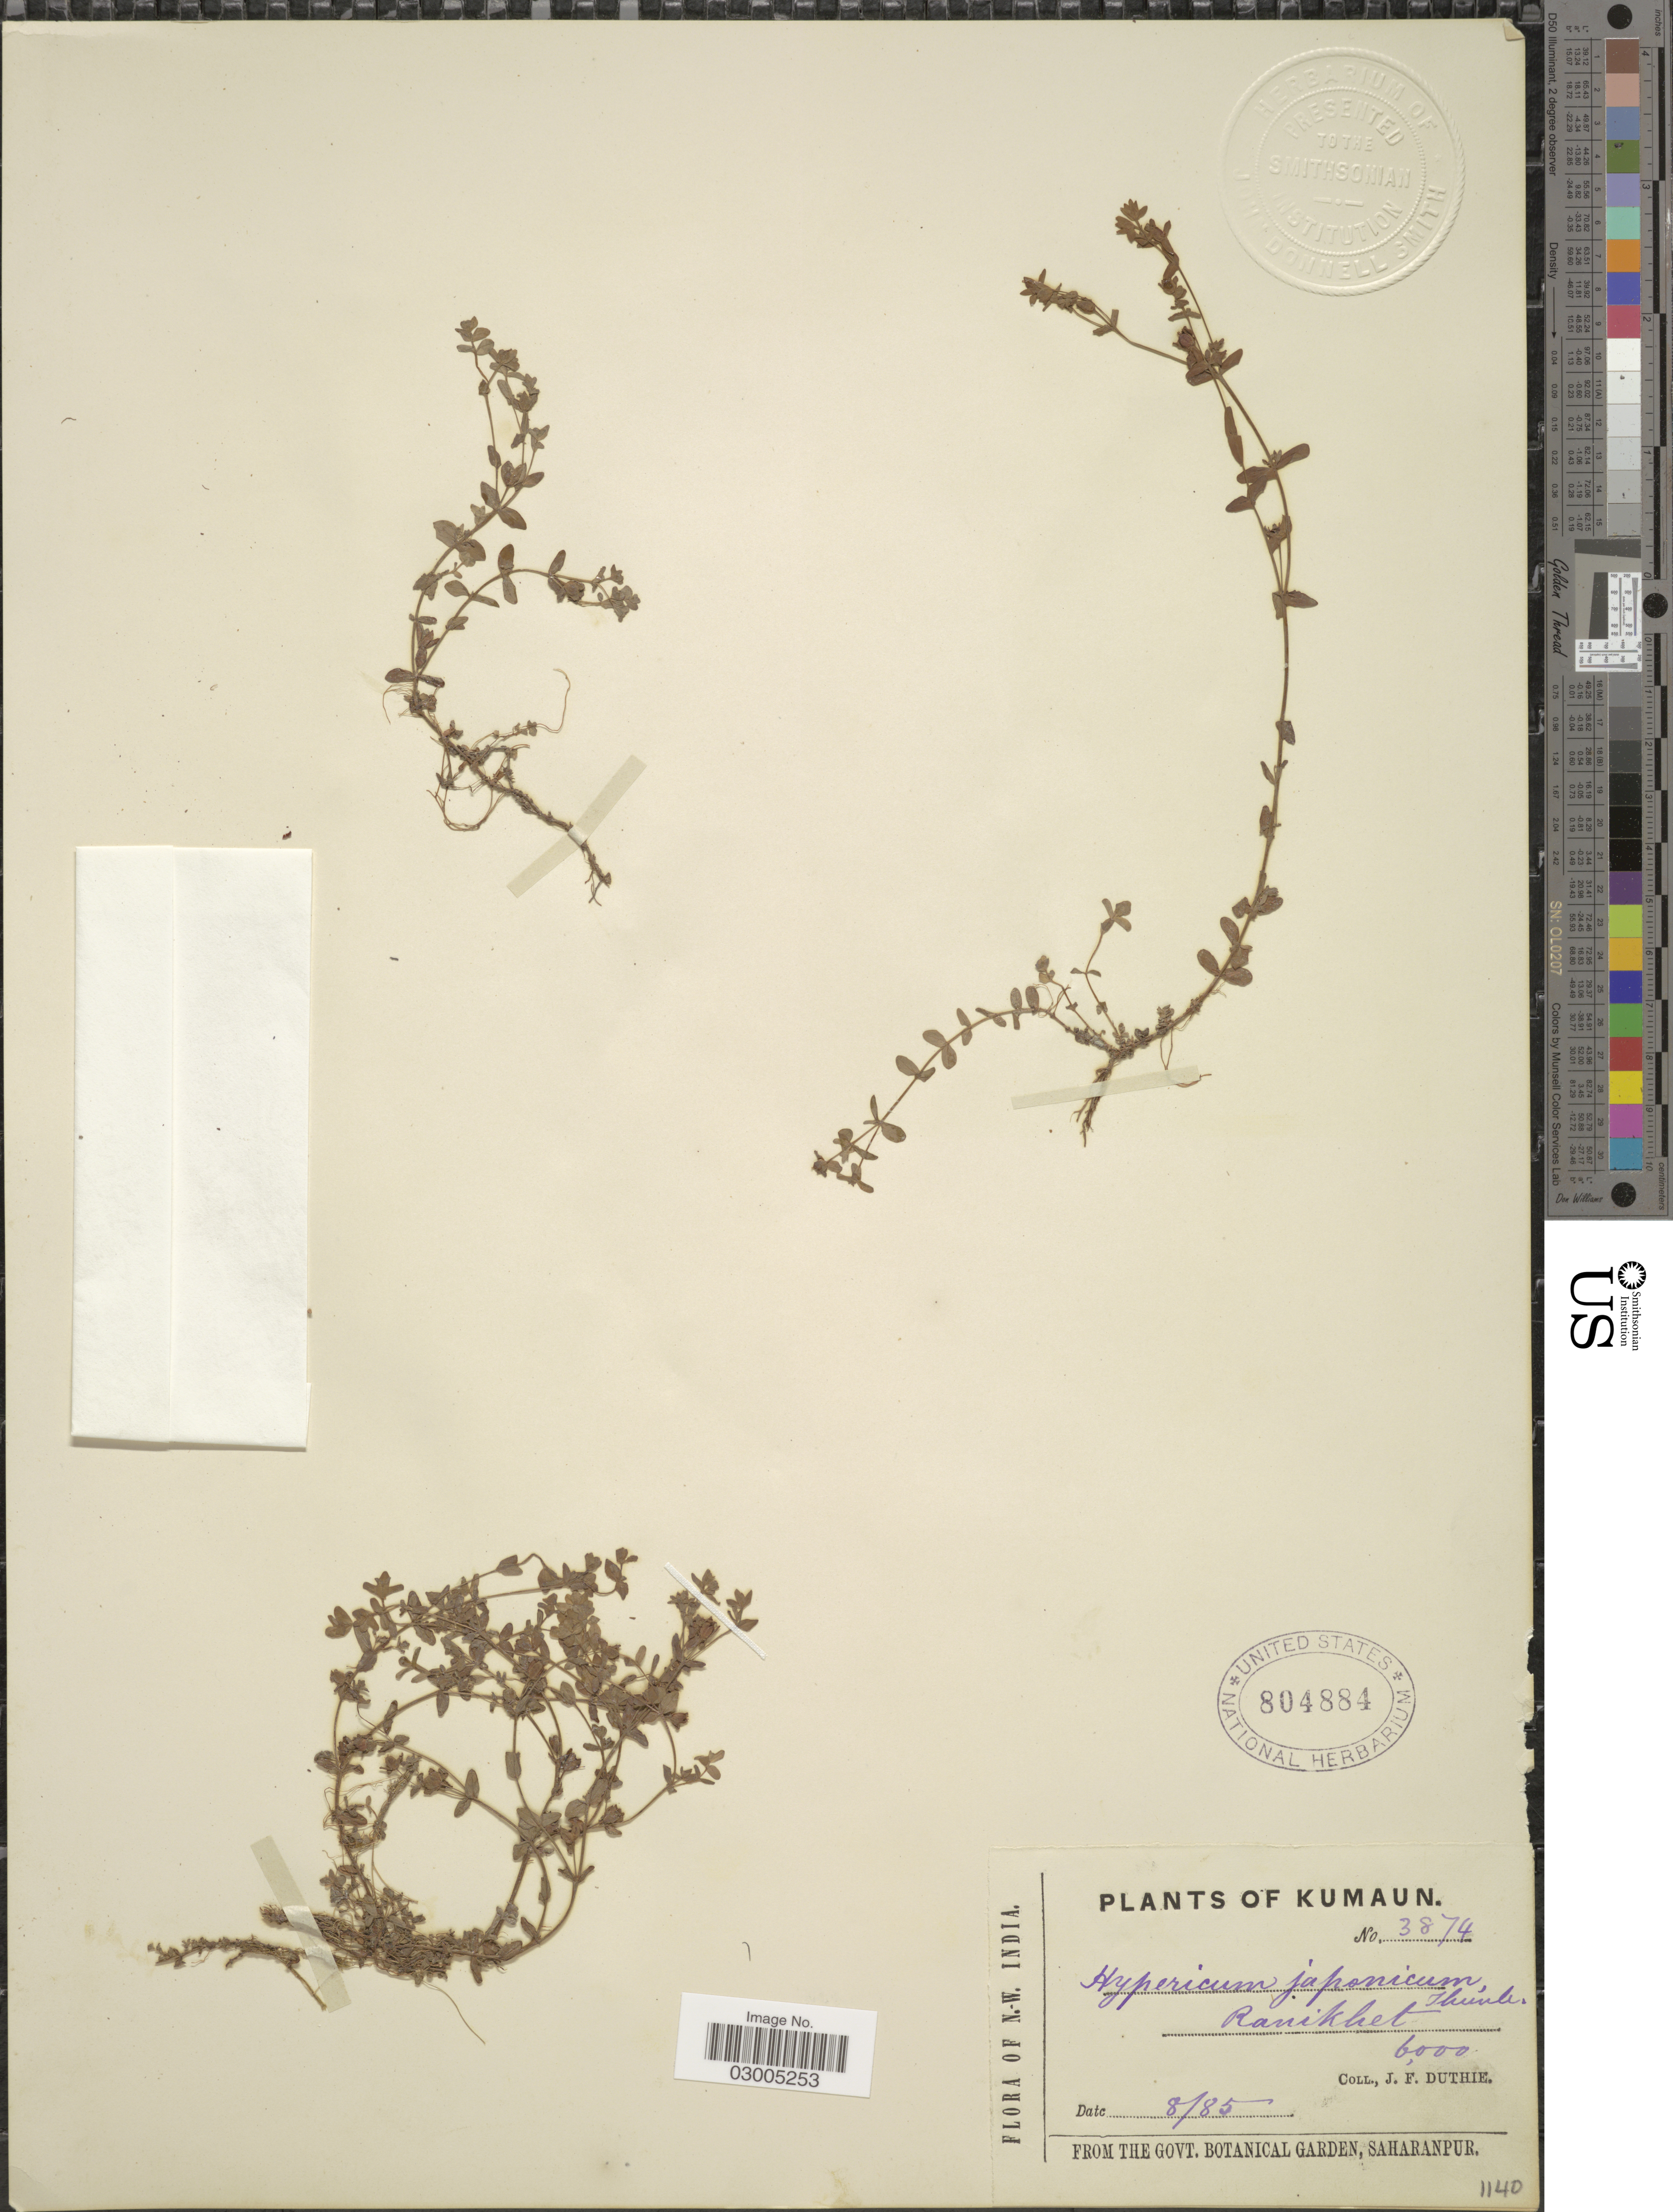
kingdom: Plantae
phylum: Tracheophyta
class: Magnoliopsida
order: Malpighiales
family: Hypericaceae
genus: Hypericum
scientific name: Hypericum japonicum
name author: Thunb.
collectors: J. F. Duthie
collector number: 3874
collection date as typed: Transcribed d/m/y: /8/85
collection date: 1885-08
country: India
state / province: Uttarakhand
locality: N.W. India. Kumaun. Ranikhet.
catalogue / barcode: US 804884